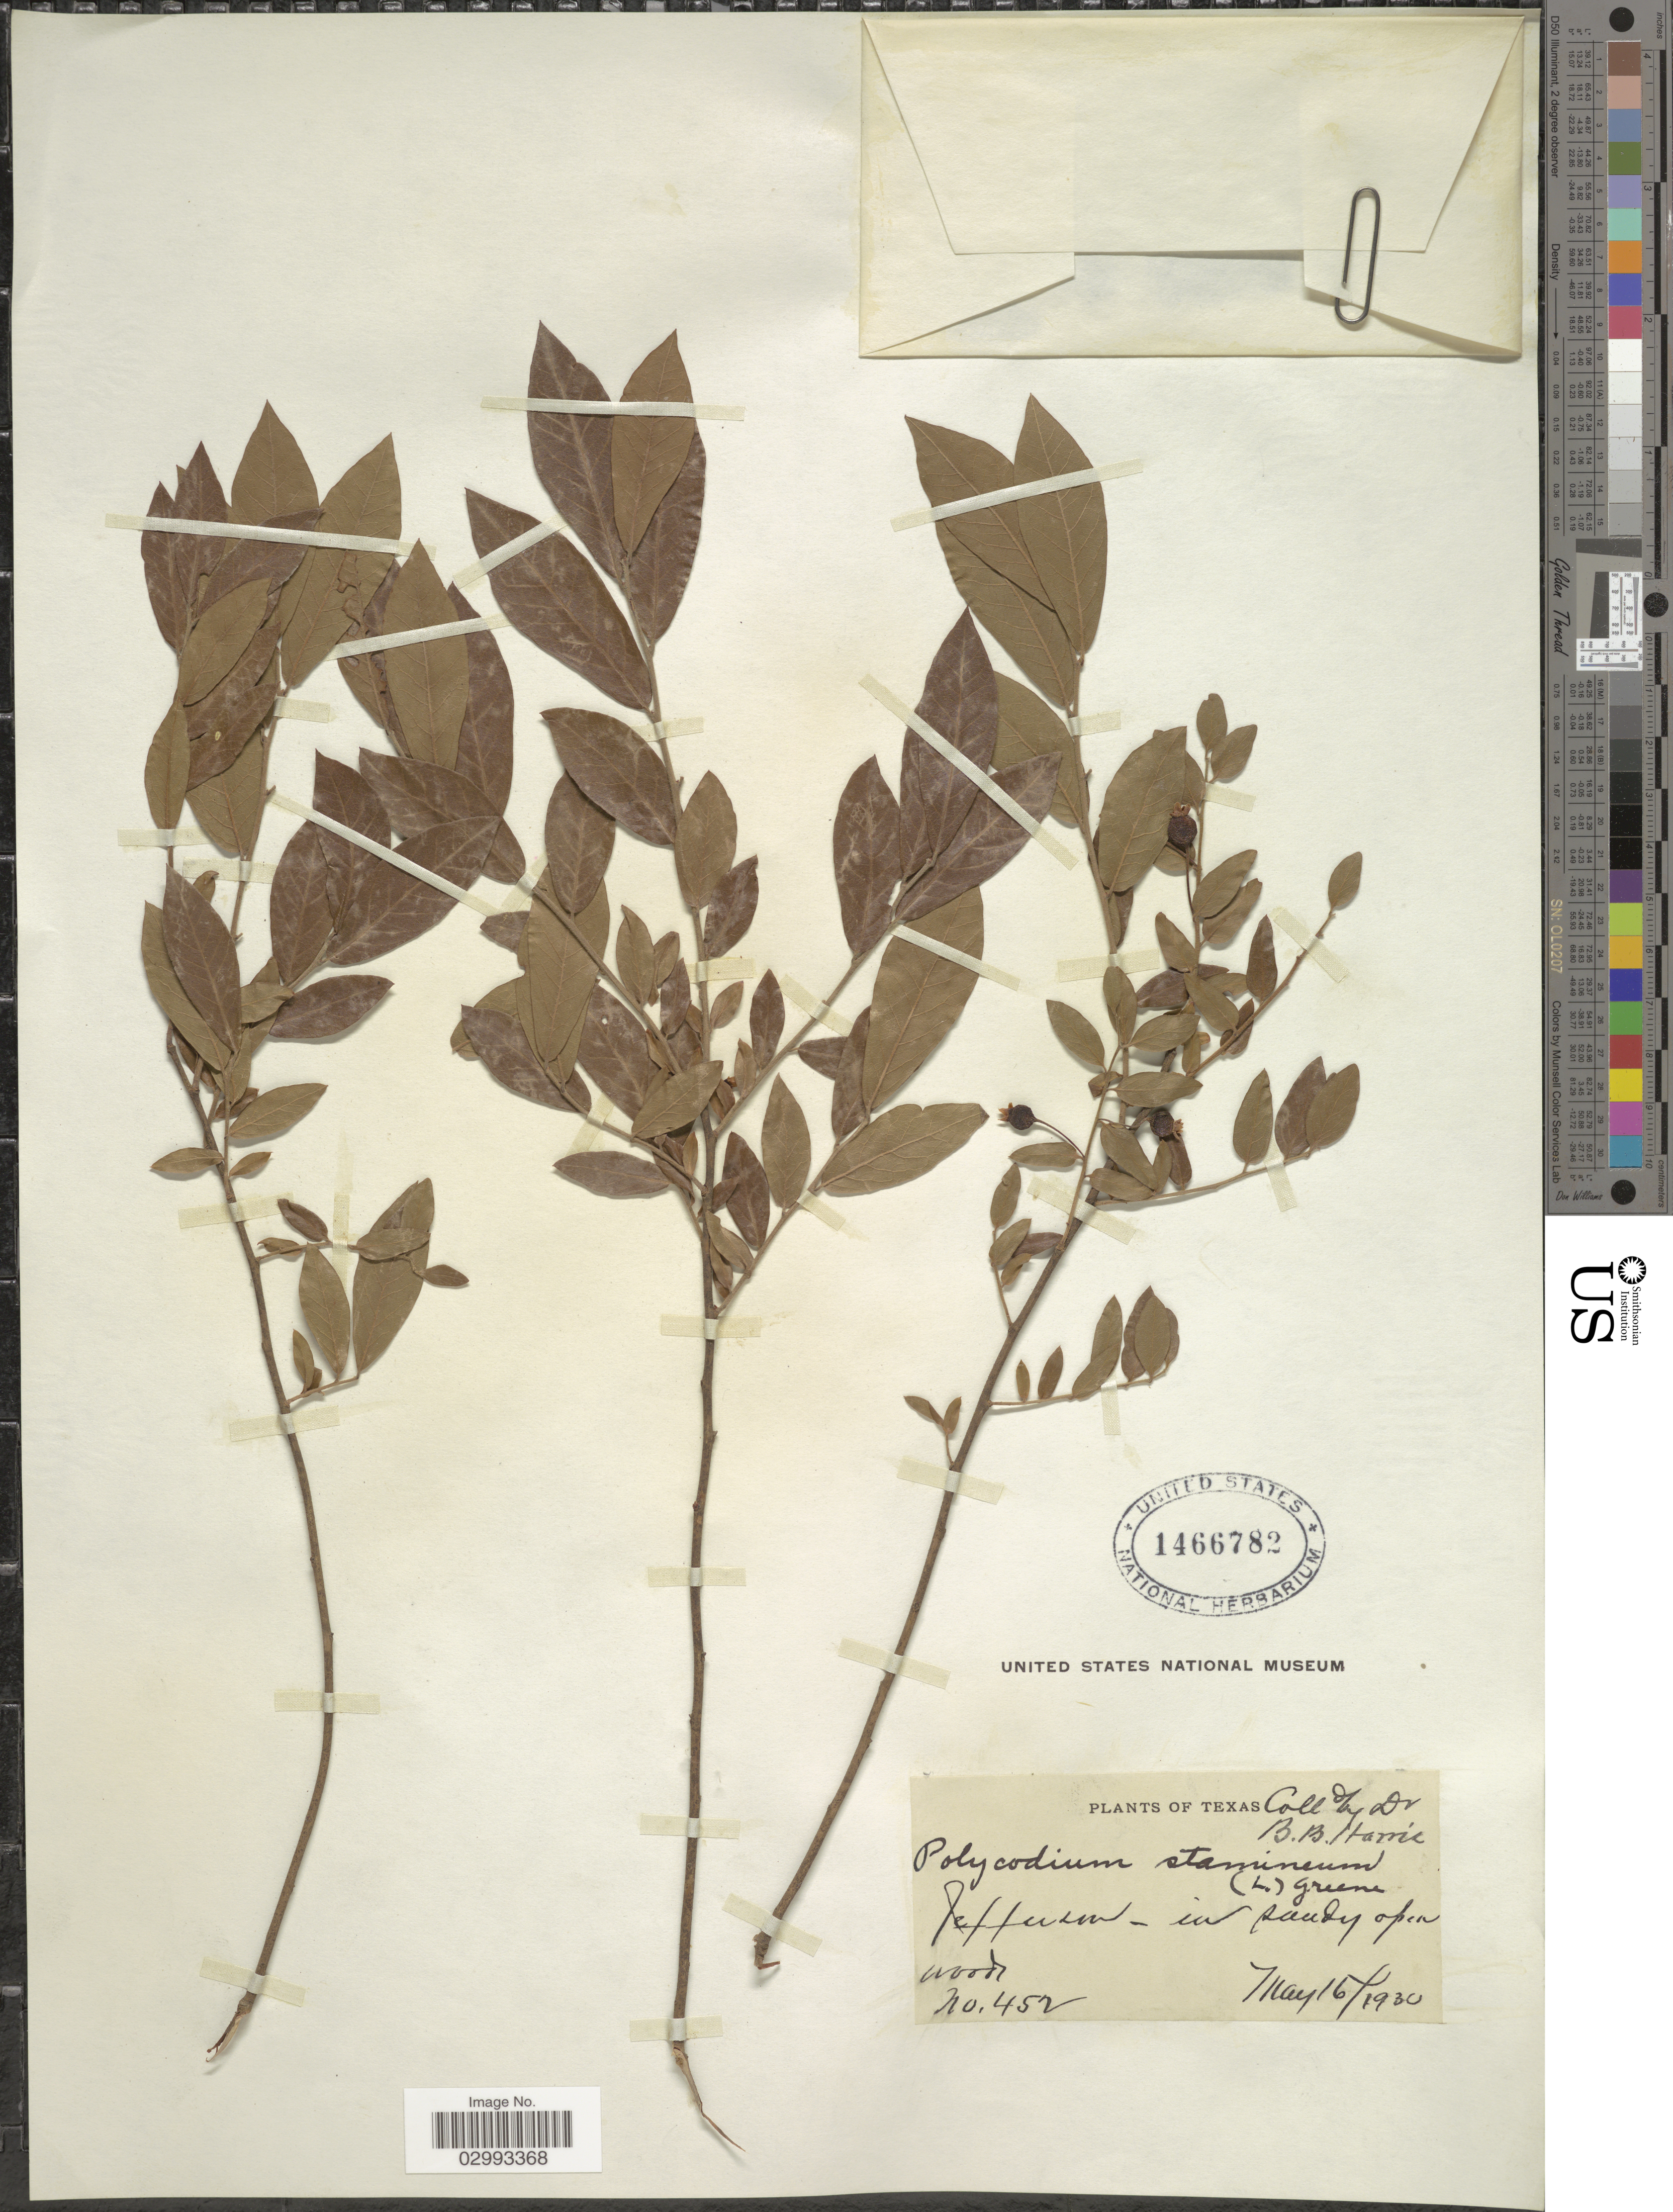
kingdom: Plantae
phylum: Tracheophyta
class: Magnoliopsida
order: Ericales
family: Ericaceae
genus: Polycodium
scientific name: Polycodium stamineum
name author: (L.) Greene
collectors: B. B. Harris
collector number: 452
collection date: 1930-05-16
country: United States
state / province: Texas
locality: Jefferson.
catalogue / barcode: US 1466782